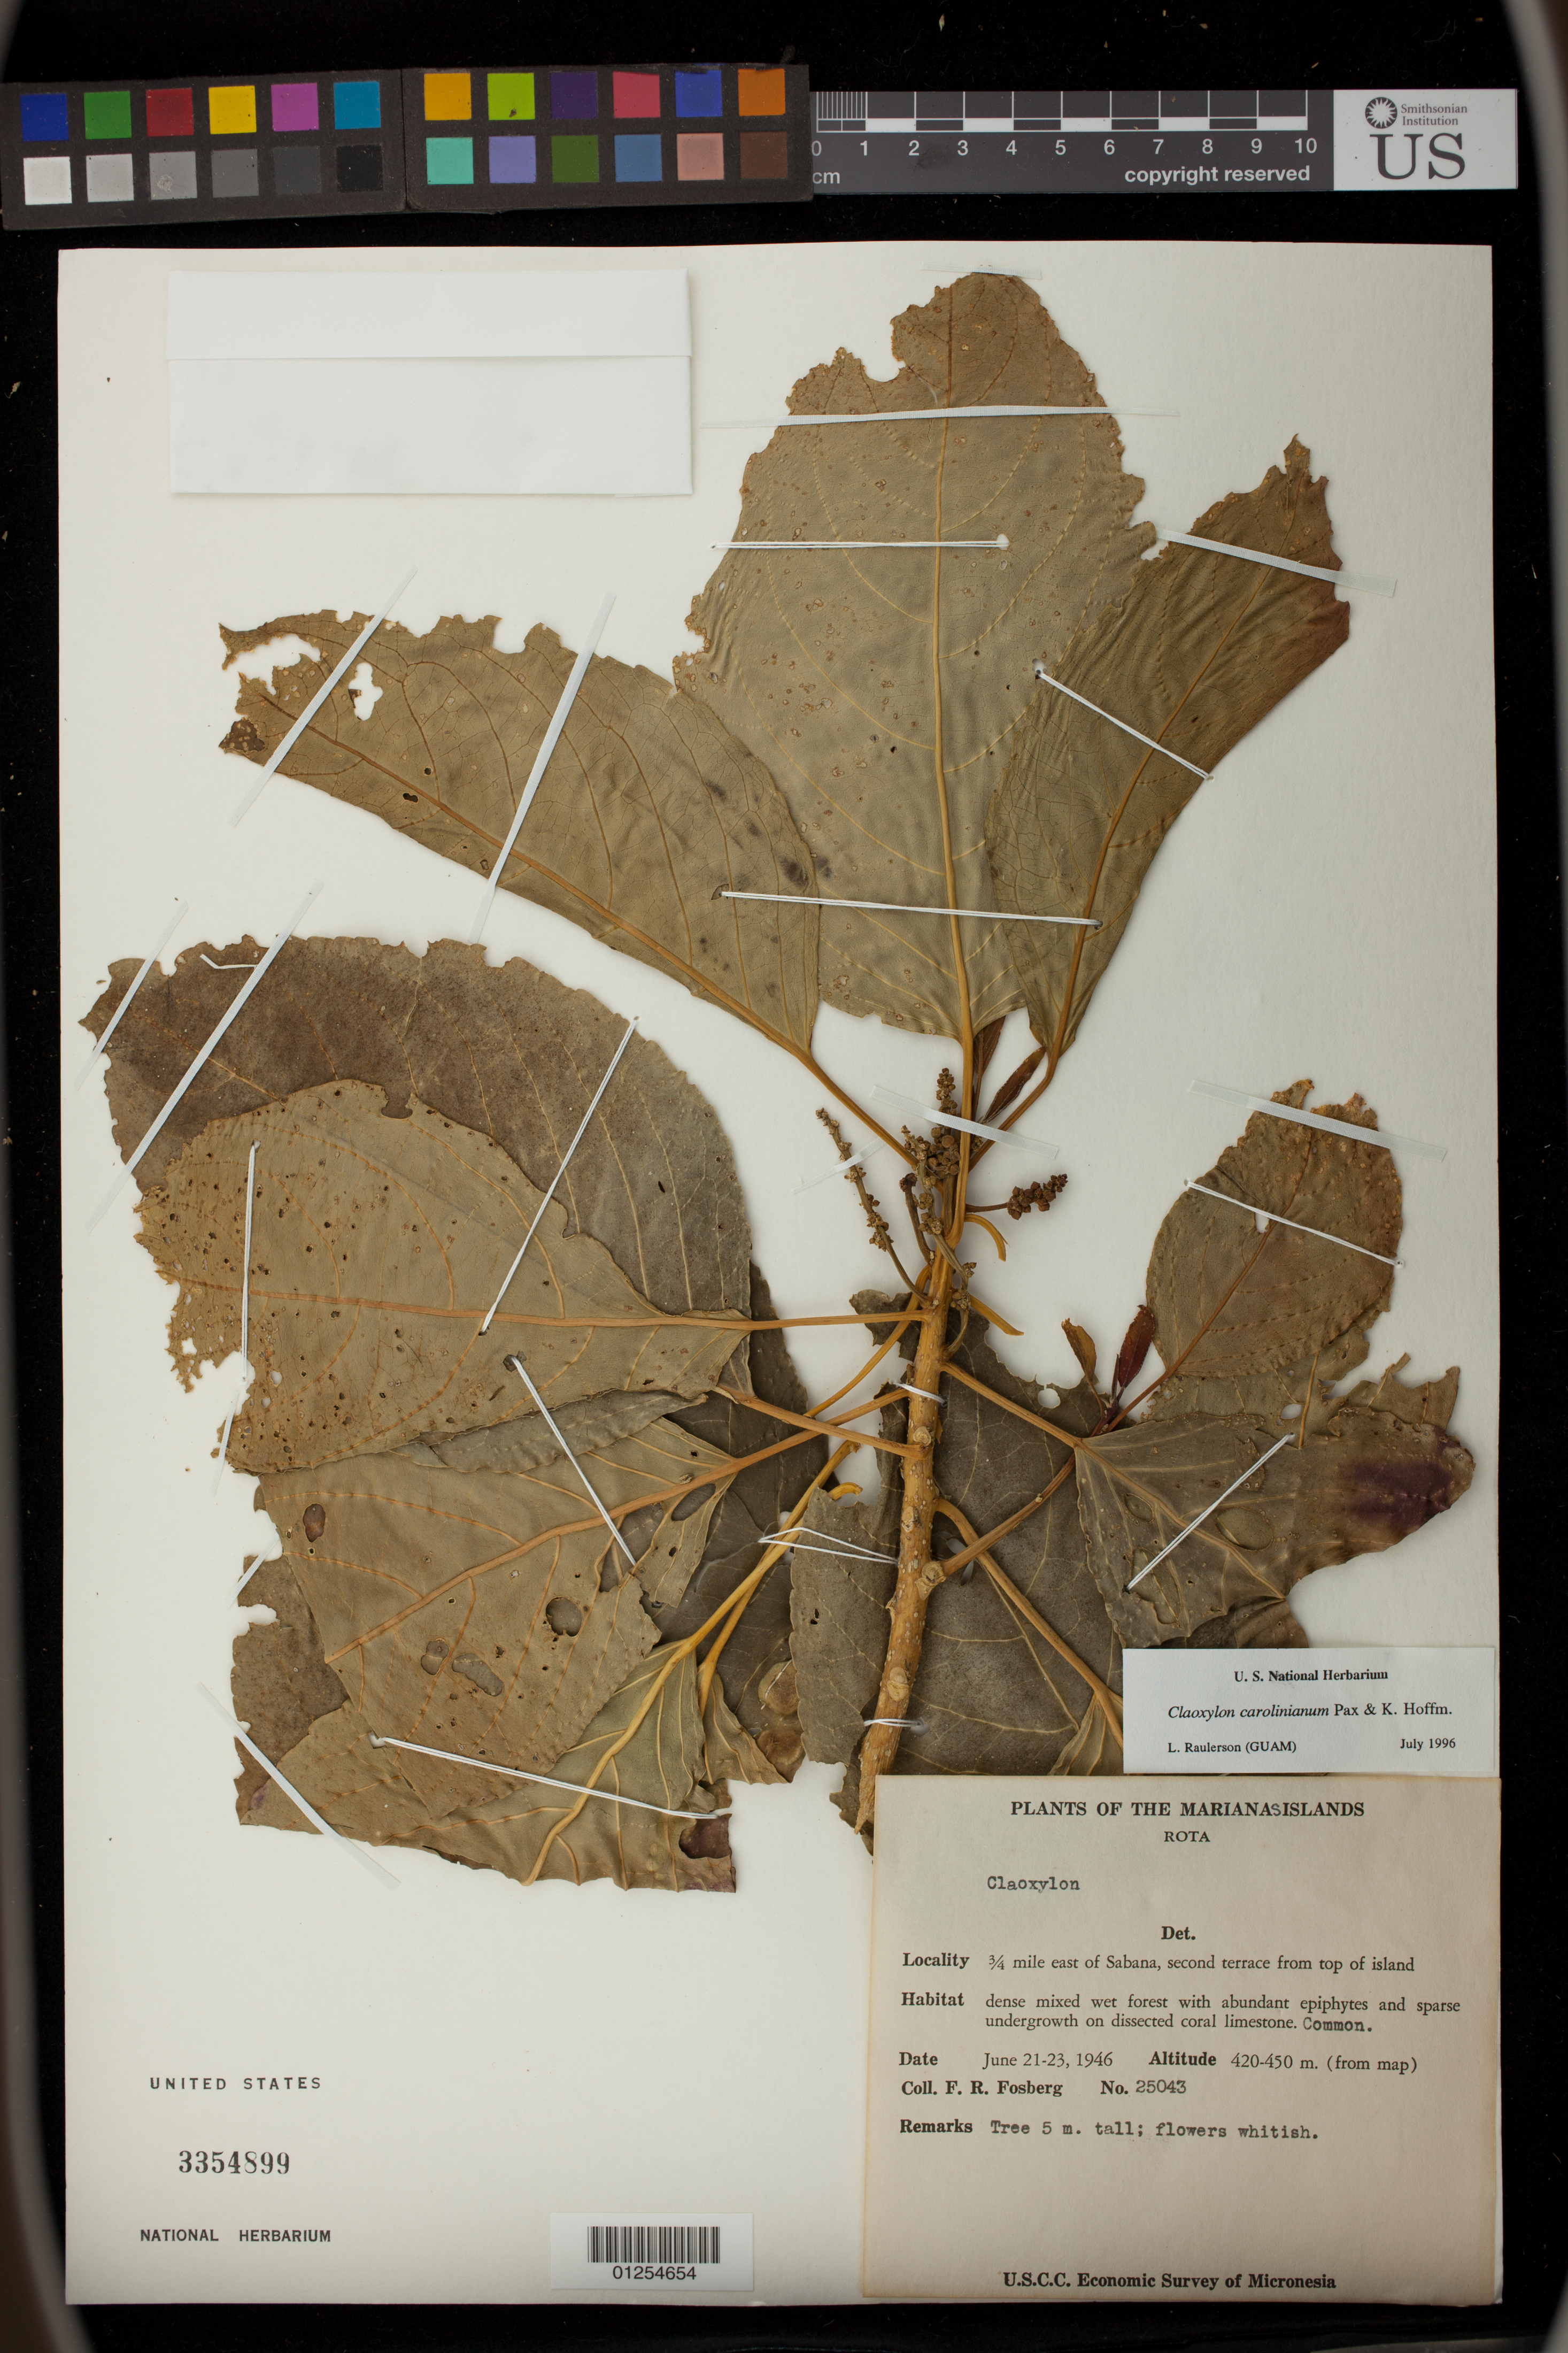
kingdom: Plantae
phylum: Tracheophyta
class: Magnoliopsida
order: Malpighiales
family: Euphorbiaceae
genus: Claoxylon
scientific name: Claoxylon carolinianum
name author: Pax & K. Hoffm.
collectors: F. R. Fosberg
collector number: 25043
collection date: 1946-06-21/1946-06-23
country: Northern Mariana Islands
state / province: Rota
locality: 3/4 mile east of Sabana, second terrace from top of island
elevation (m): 420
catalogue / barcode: US 3354899